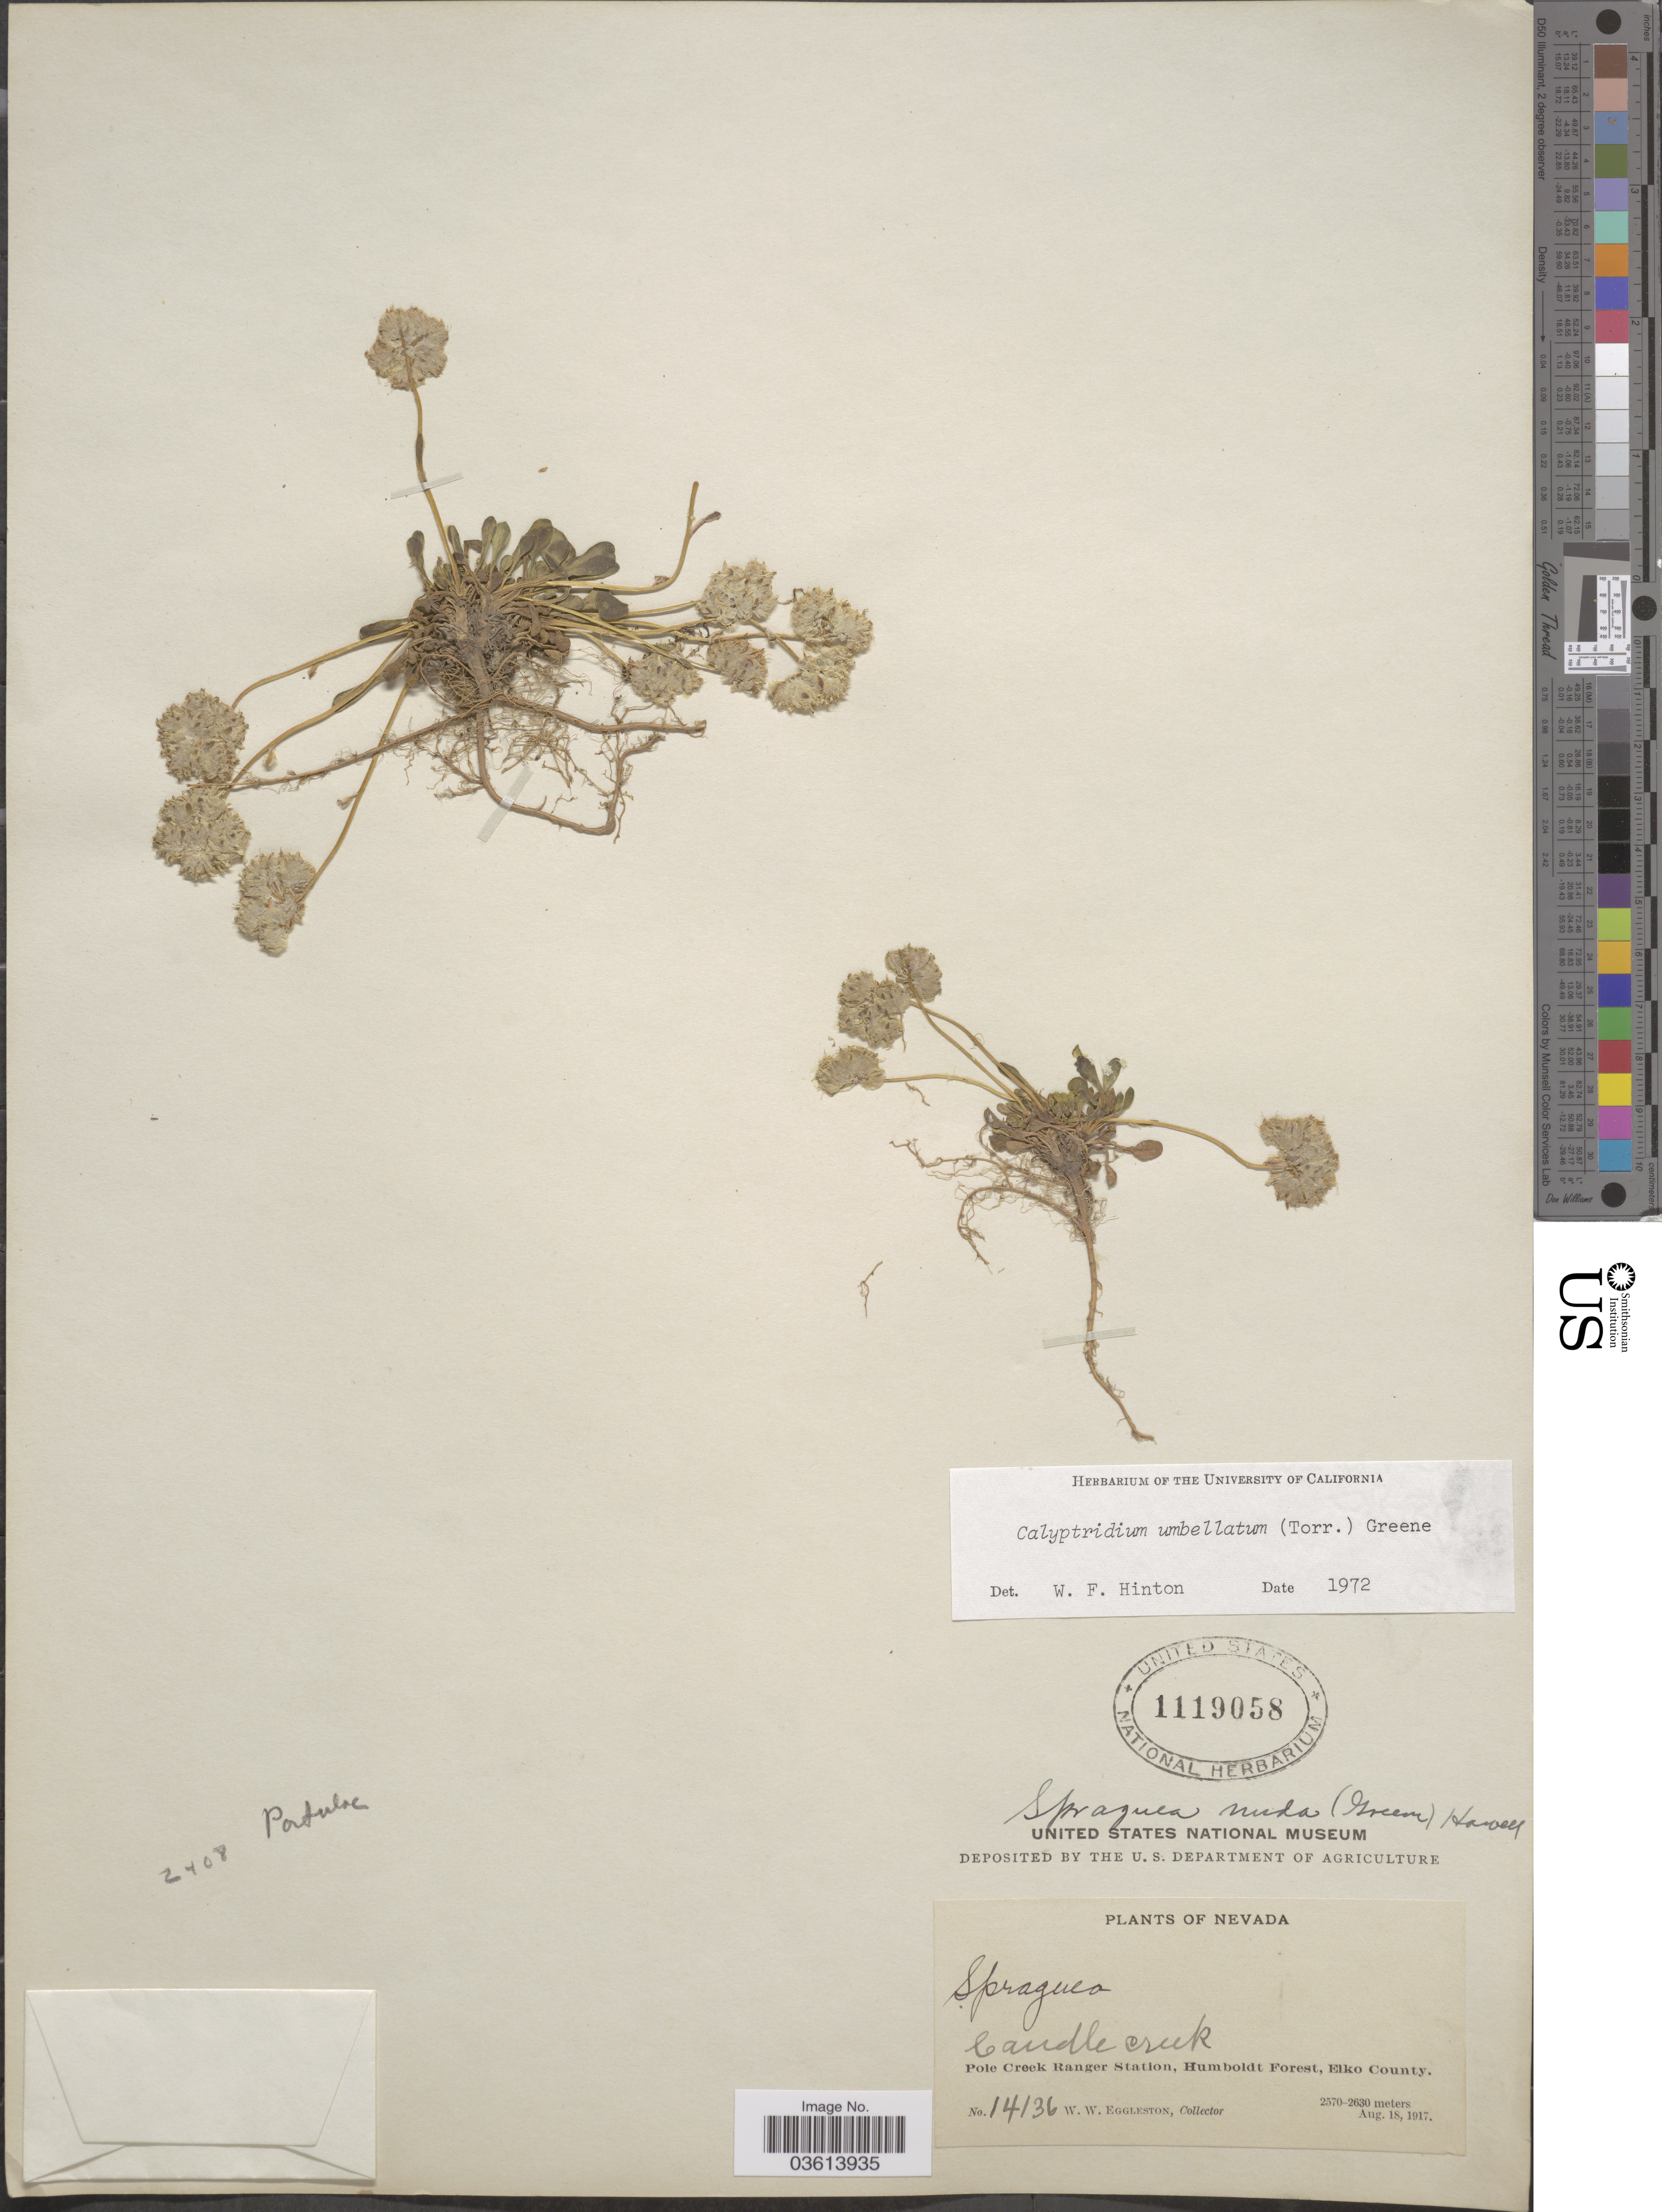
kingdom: Plantae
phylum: Tracheophyta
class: Magnoliopsida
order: Caryophyllales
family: Montiaceae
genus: Calyptridium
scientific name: Calyptridium umbellatum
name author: (Torr.) Greene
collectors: W. W. Eggleston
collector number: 14136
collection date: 1917-08-18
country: United States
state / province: Nevada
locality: Candle creek. Pole Creek Ranger Station, Humboldt Forest, Elko County.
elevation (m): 2570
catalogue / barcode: US 1119058